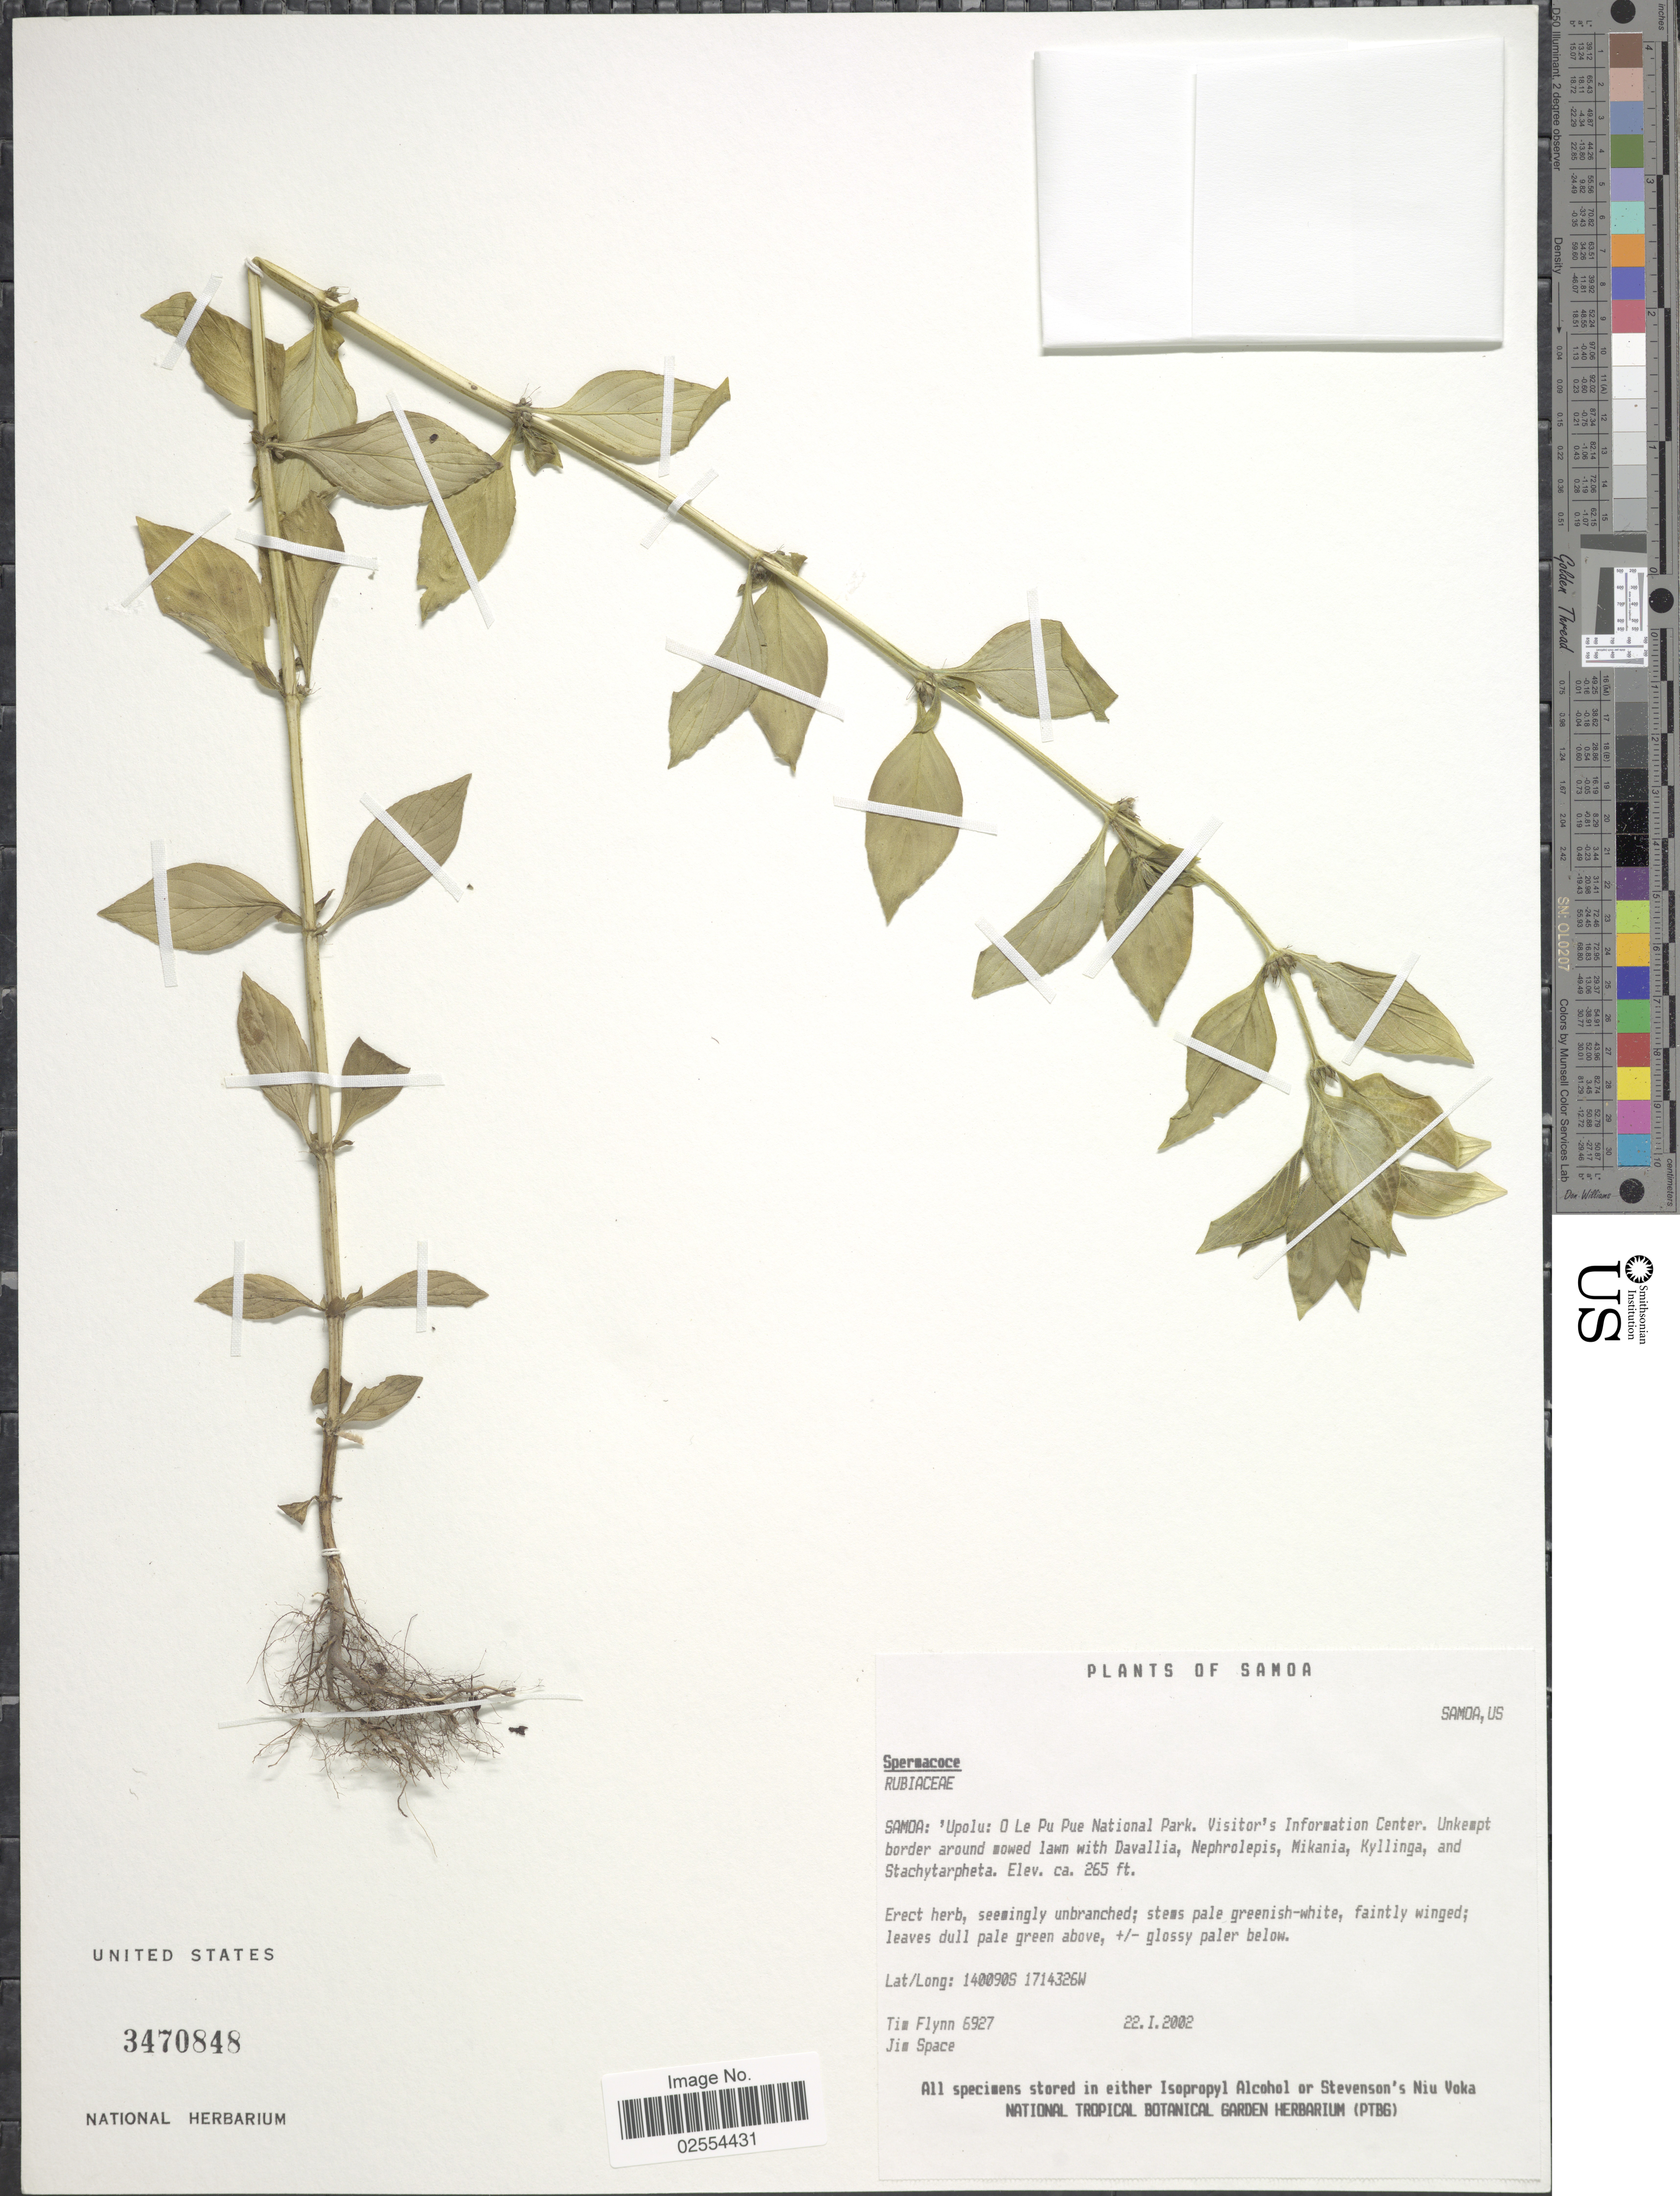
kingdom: Plantae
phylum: Tracheophyta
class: Magnoliopsida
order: Gentianales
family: Rubiaceae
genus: Spermacoce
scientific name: Spermacoce sp.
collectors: T. W. Flynn & J. Space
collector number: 6927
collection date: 2002-01-22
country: Samoa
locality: Samoa: 'Upolu: O Le Pu Pue National Park, Visiter's Information Center, unkept border around mowed lawn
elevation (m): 81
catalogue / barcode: US 3470848